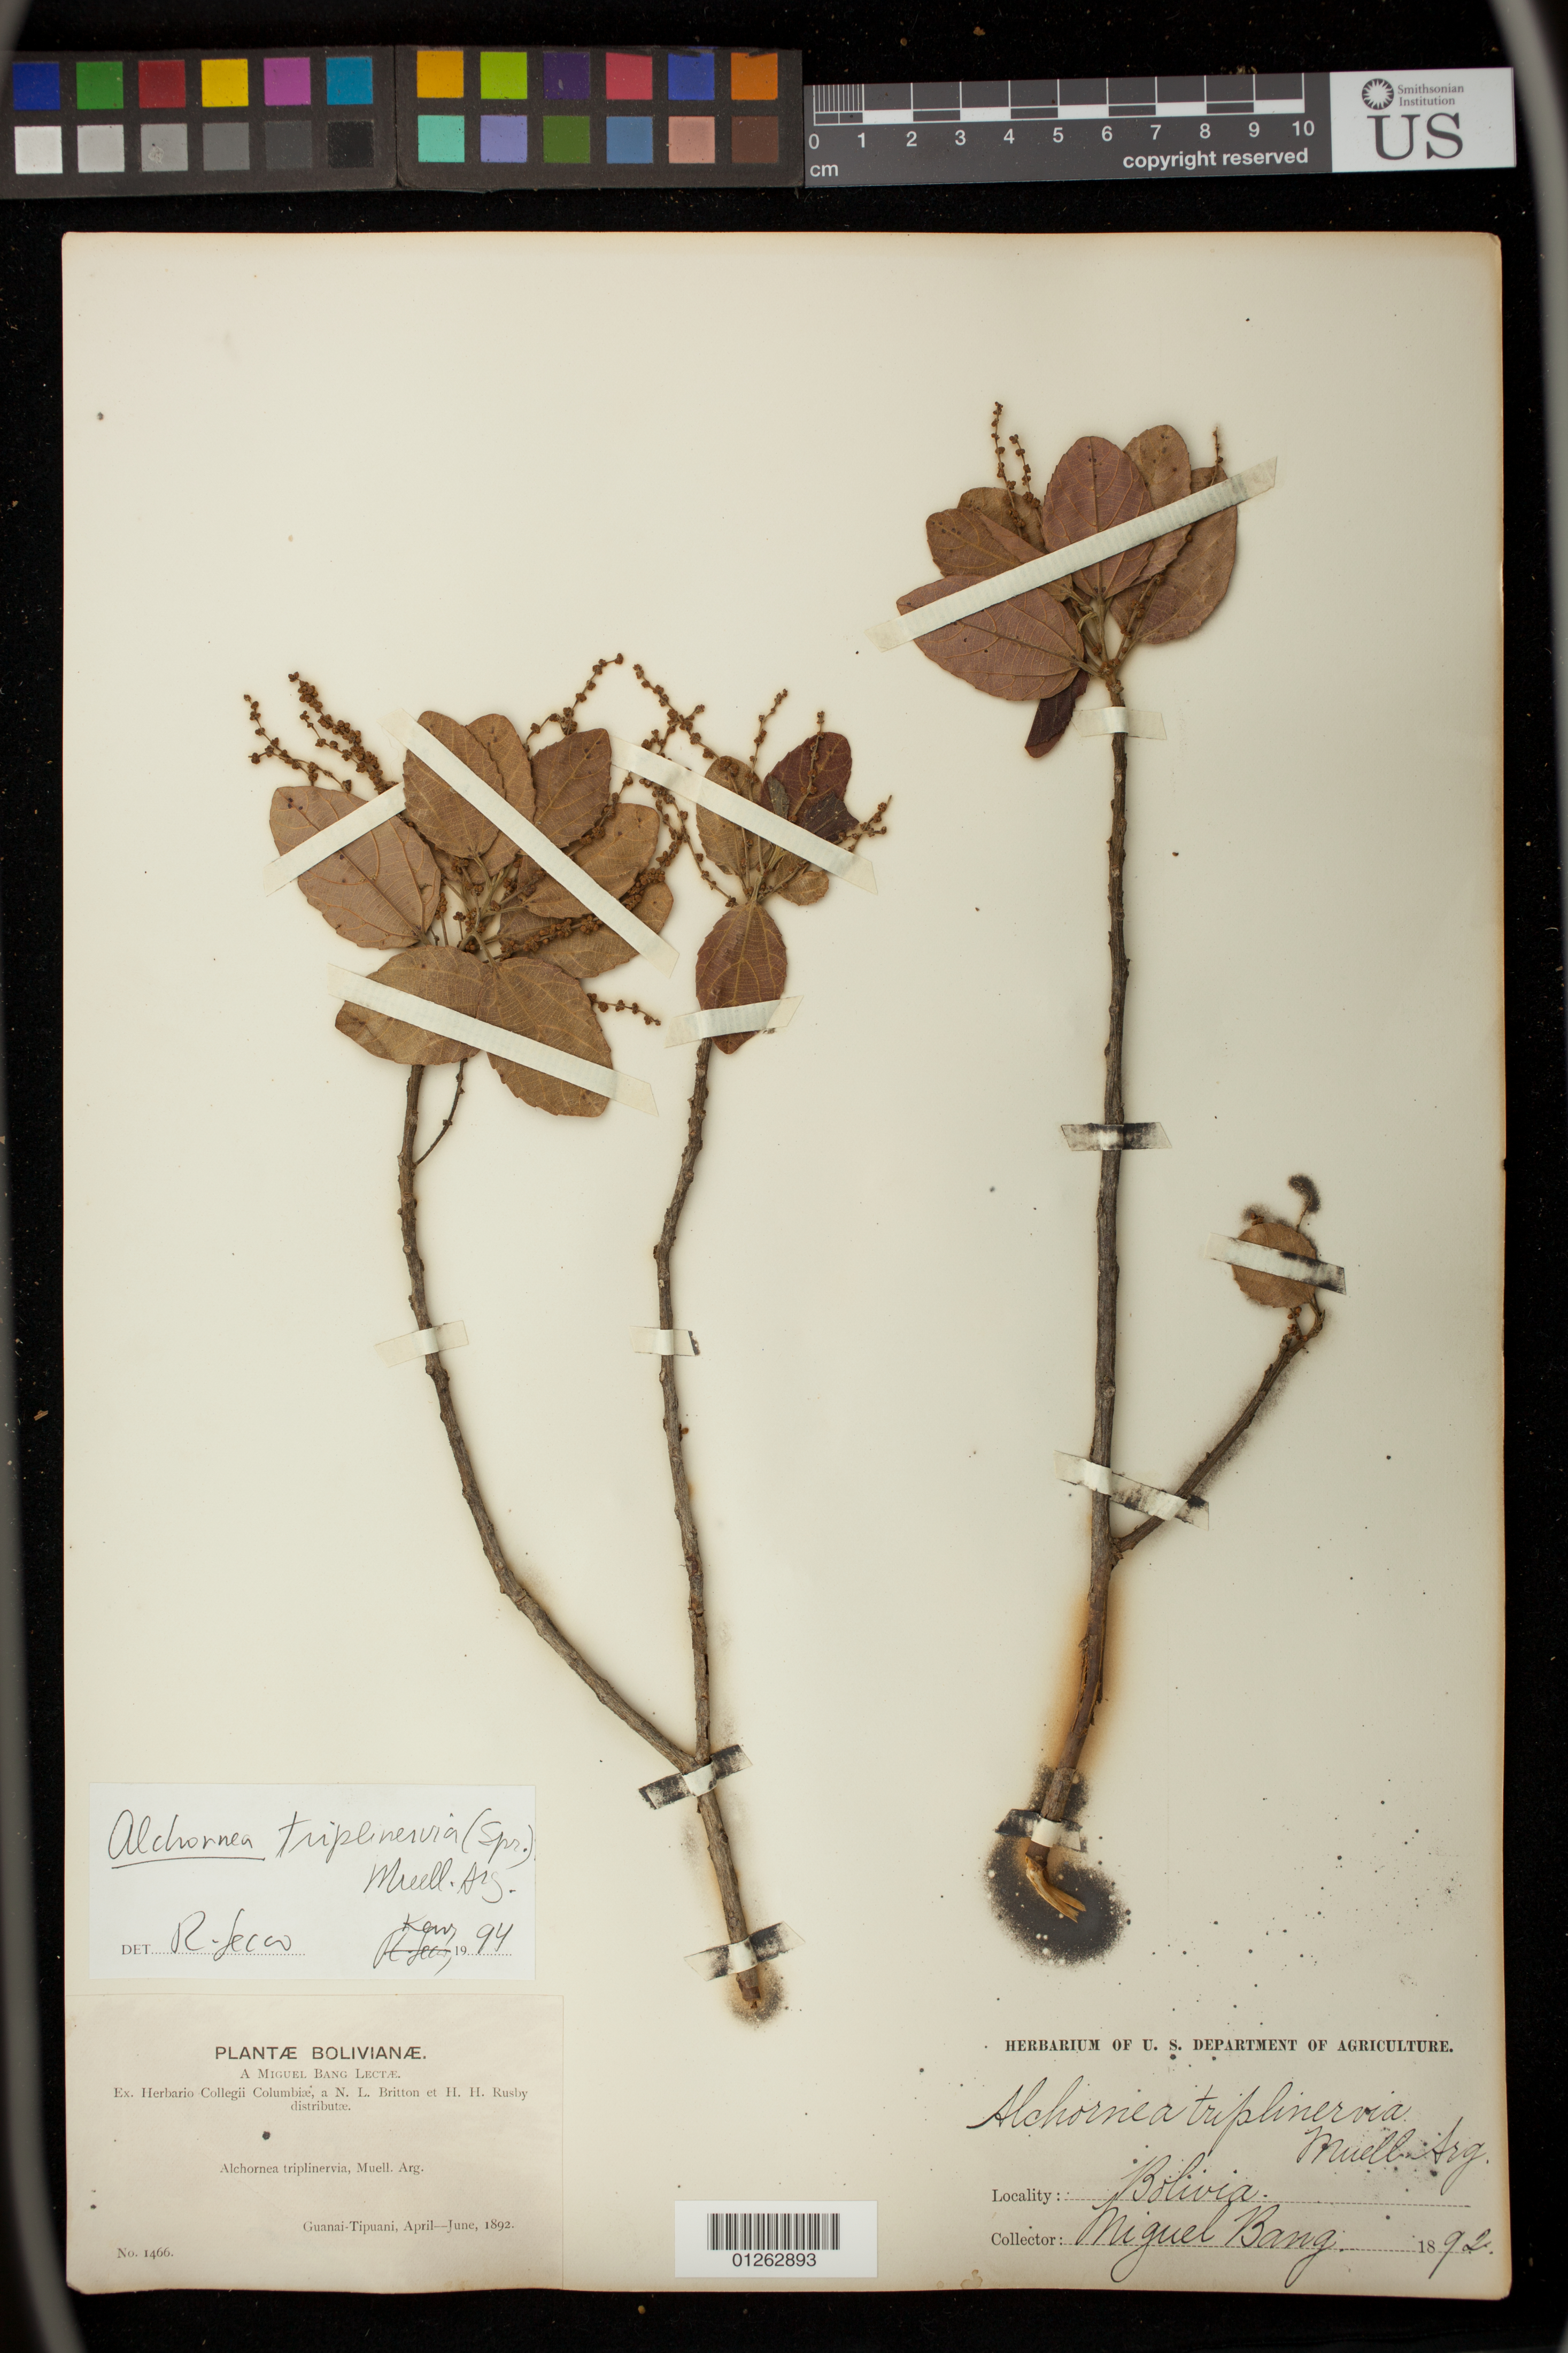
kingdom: Plantae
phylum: Tracheophyta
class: Magnoliopsida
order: Malpighiales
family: Euphorbiaceae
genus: Alchornea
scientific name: Alchornea triplinervia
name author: (Spreng.) Müll. Arg.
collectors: M. Bang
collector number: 1466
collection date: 1892-04/1892-06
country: Bolivia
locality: Guanai-Tipuani